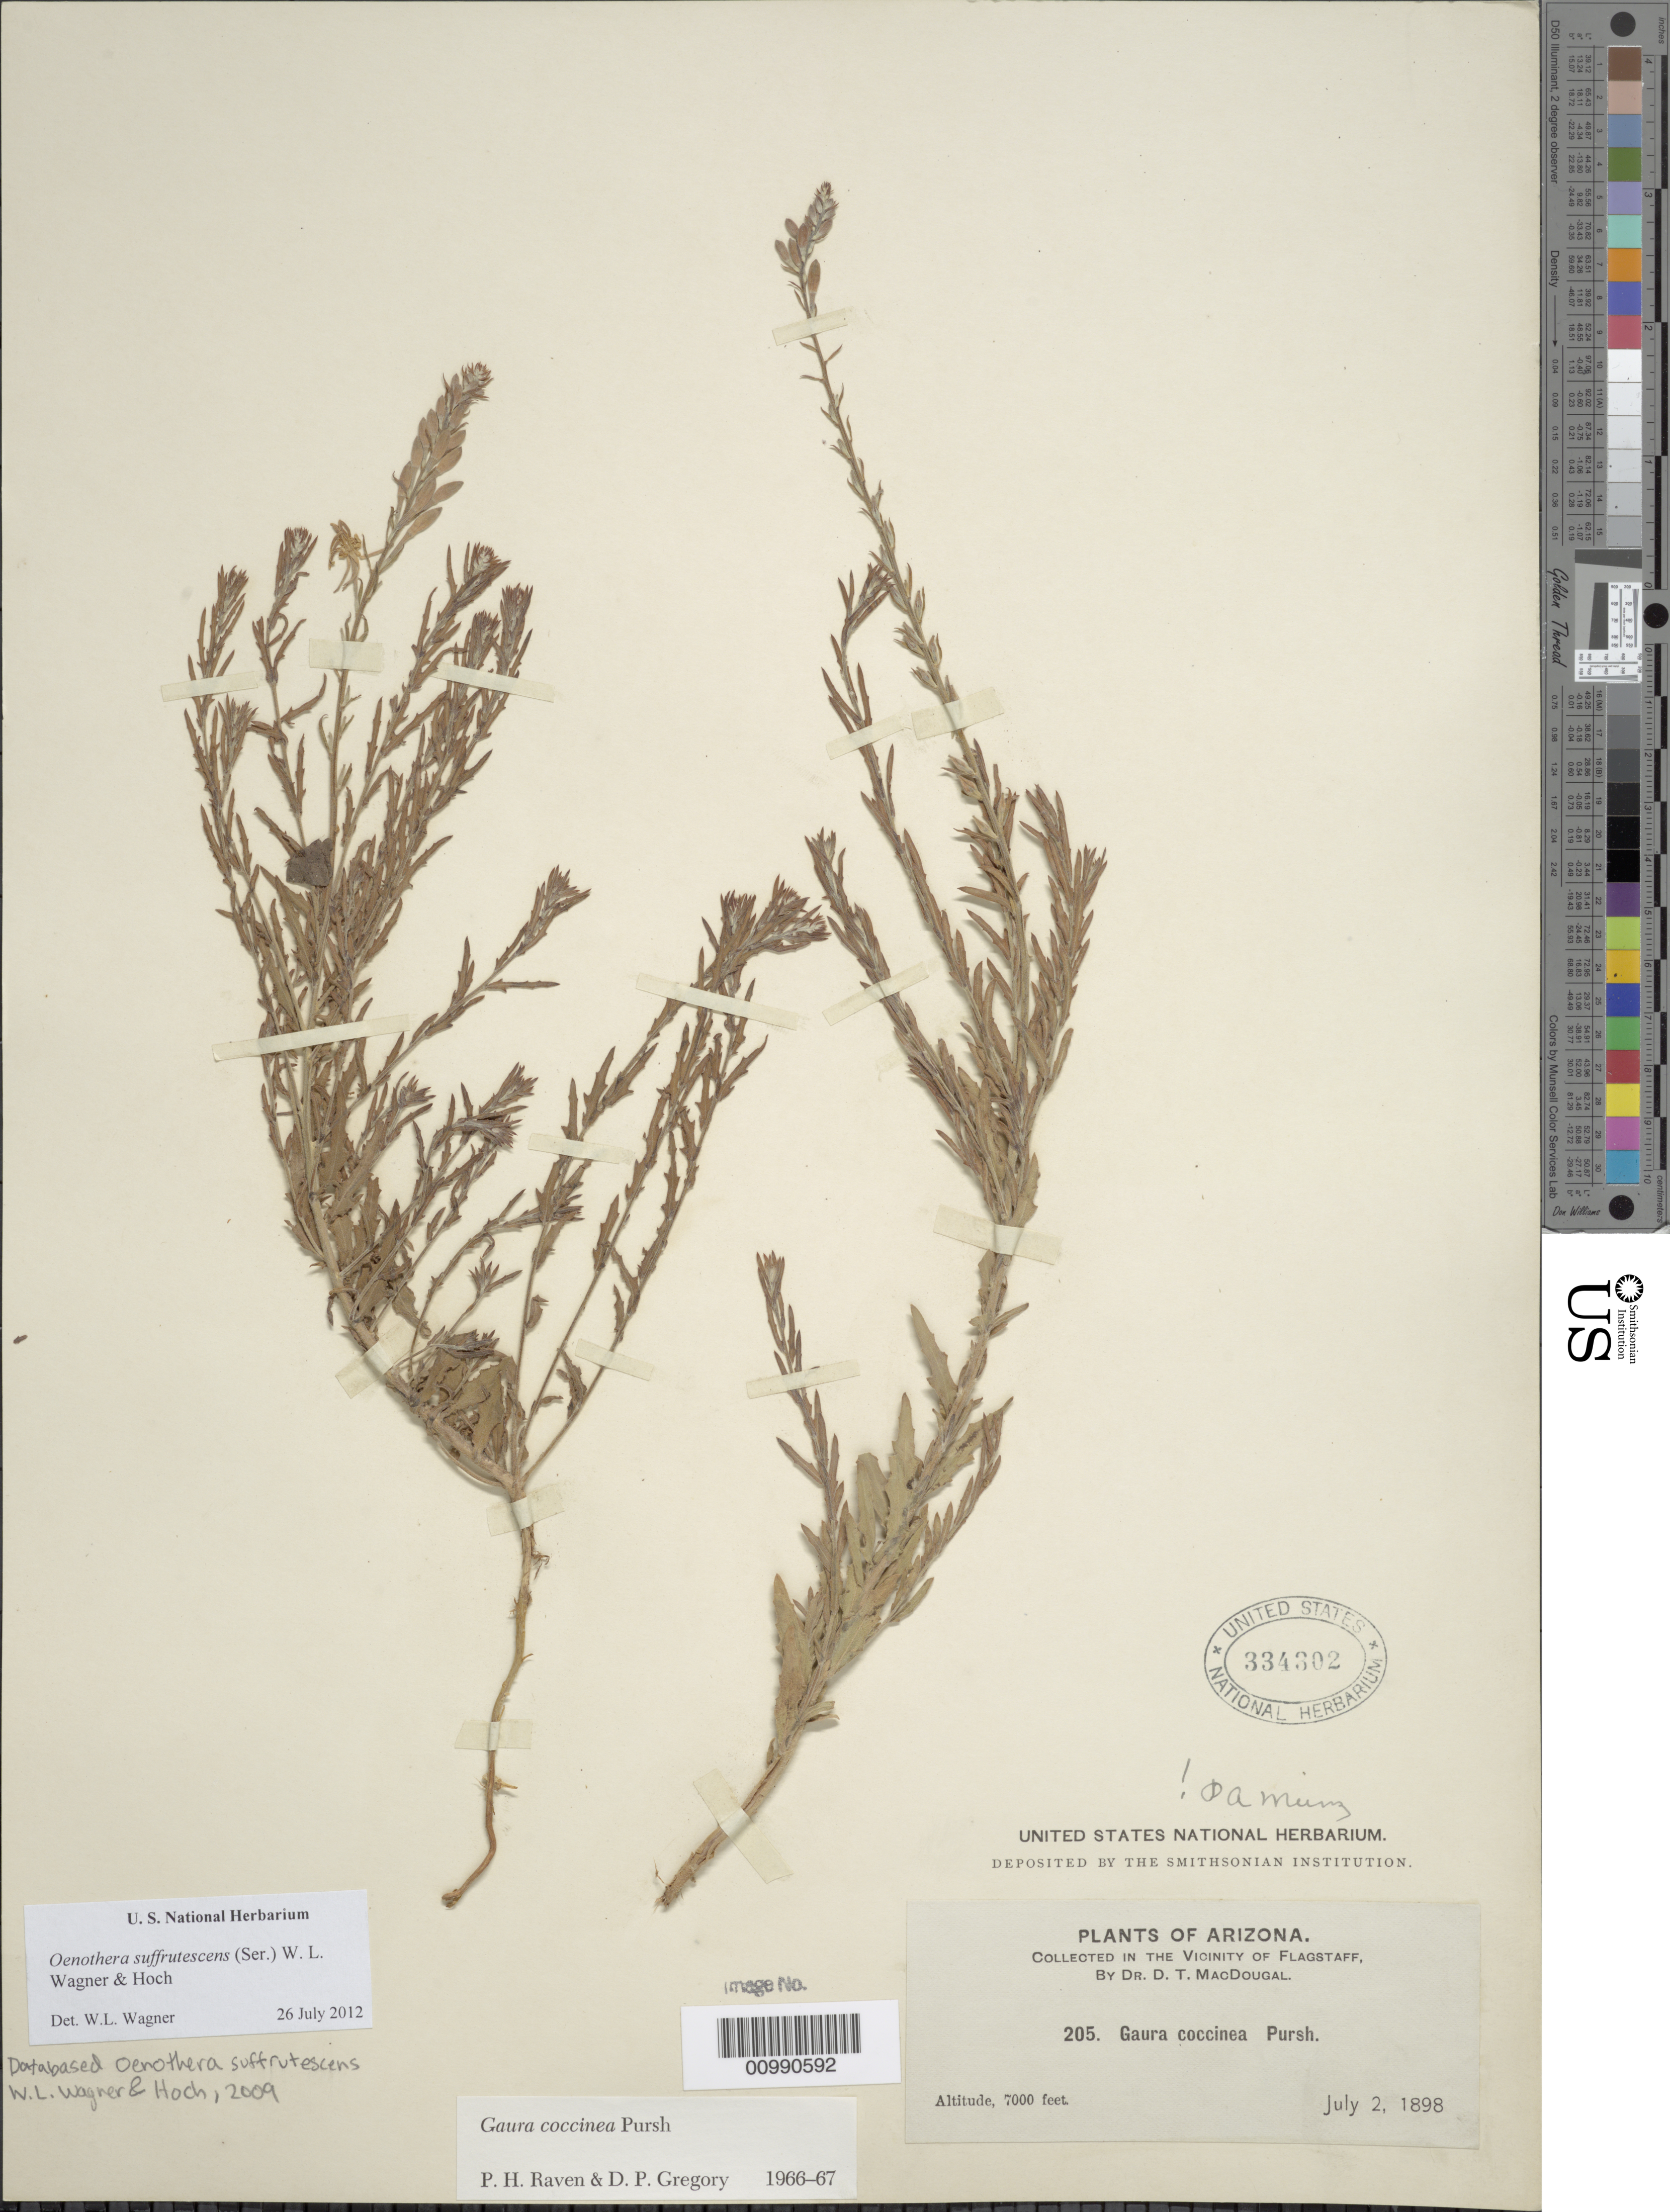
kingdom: Plantae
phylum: Tracheophyta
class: Magnoliopsida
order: Myrtales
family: Onagraceae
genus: Oenothera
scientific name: Oenothera suffrutescens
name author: (Ser.) W.L. Wagner & Hoch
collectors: D. T. MacDougal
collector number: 205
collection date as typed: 02 Jul 1898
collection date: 1898-07-02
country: United States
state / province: Arizona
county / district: Coconino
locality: Vicinity of Flagstaff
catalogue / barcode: US 334302